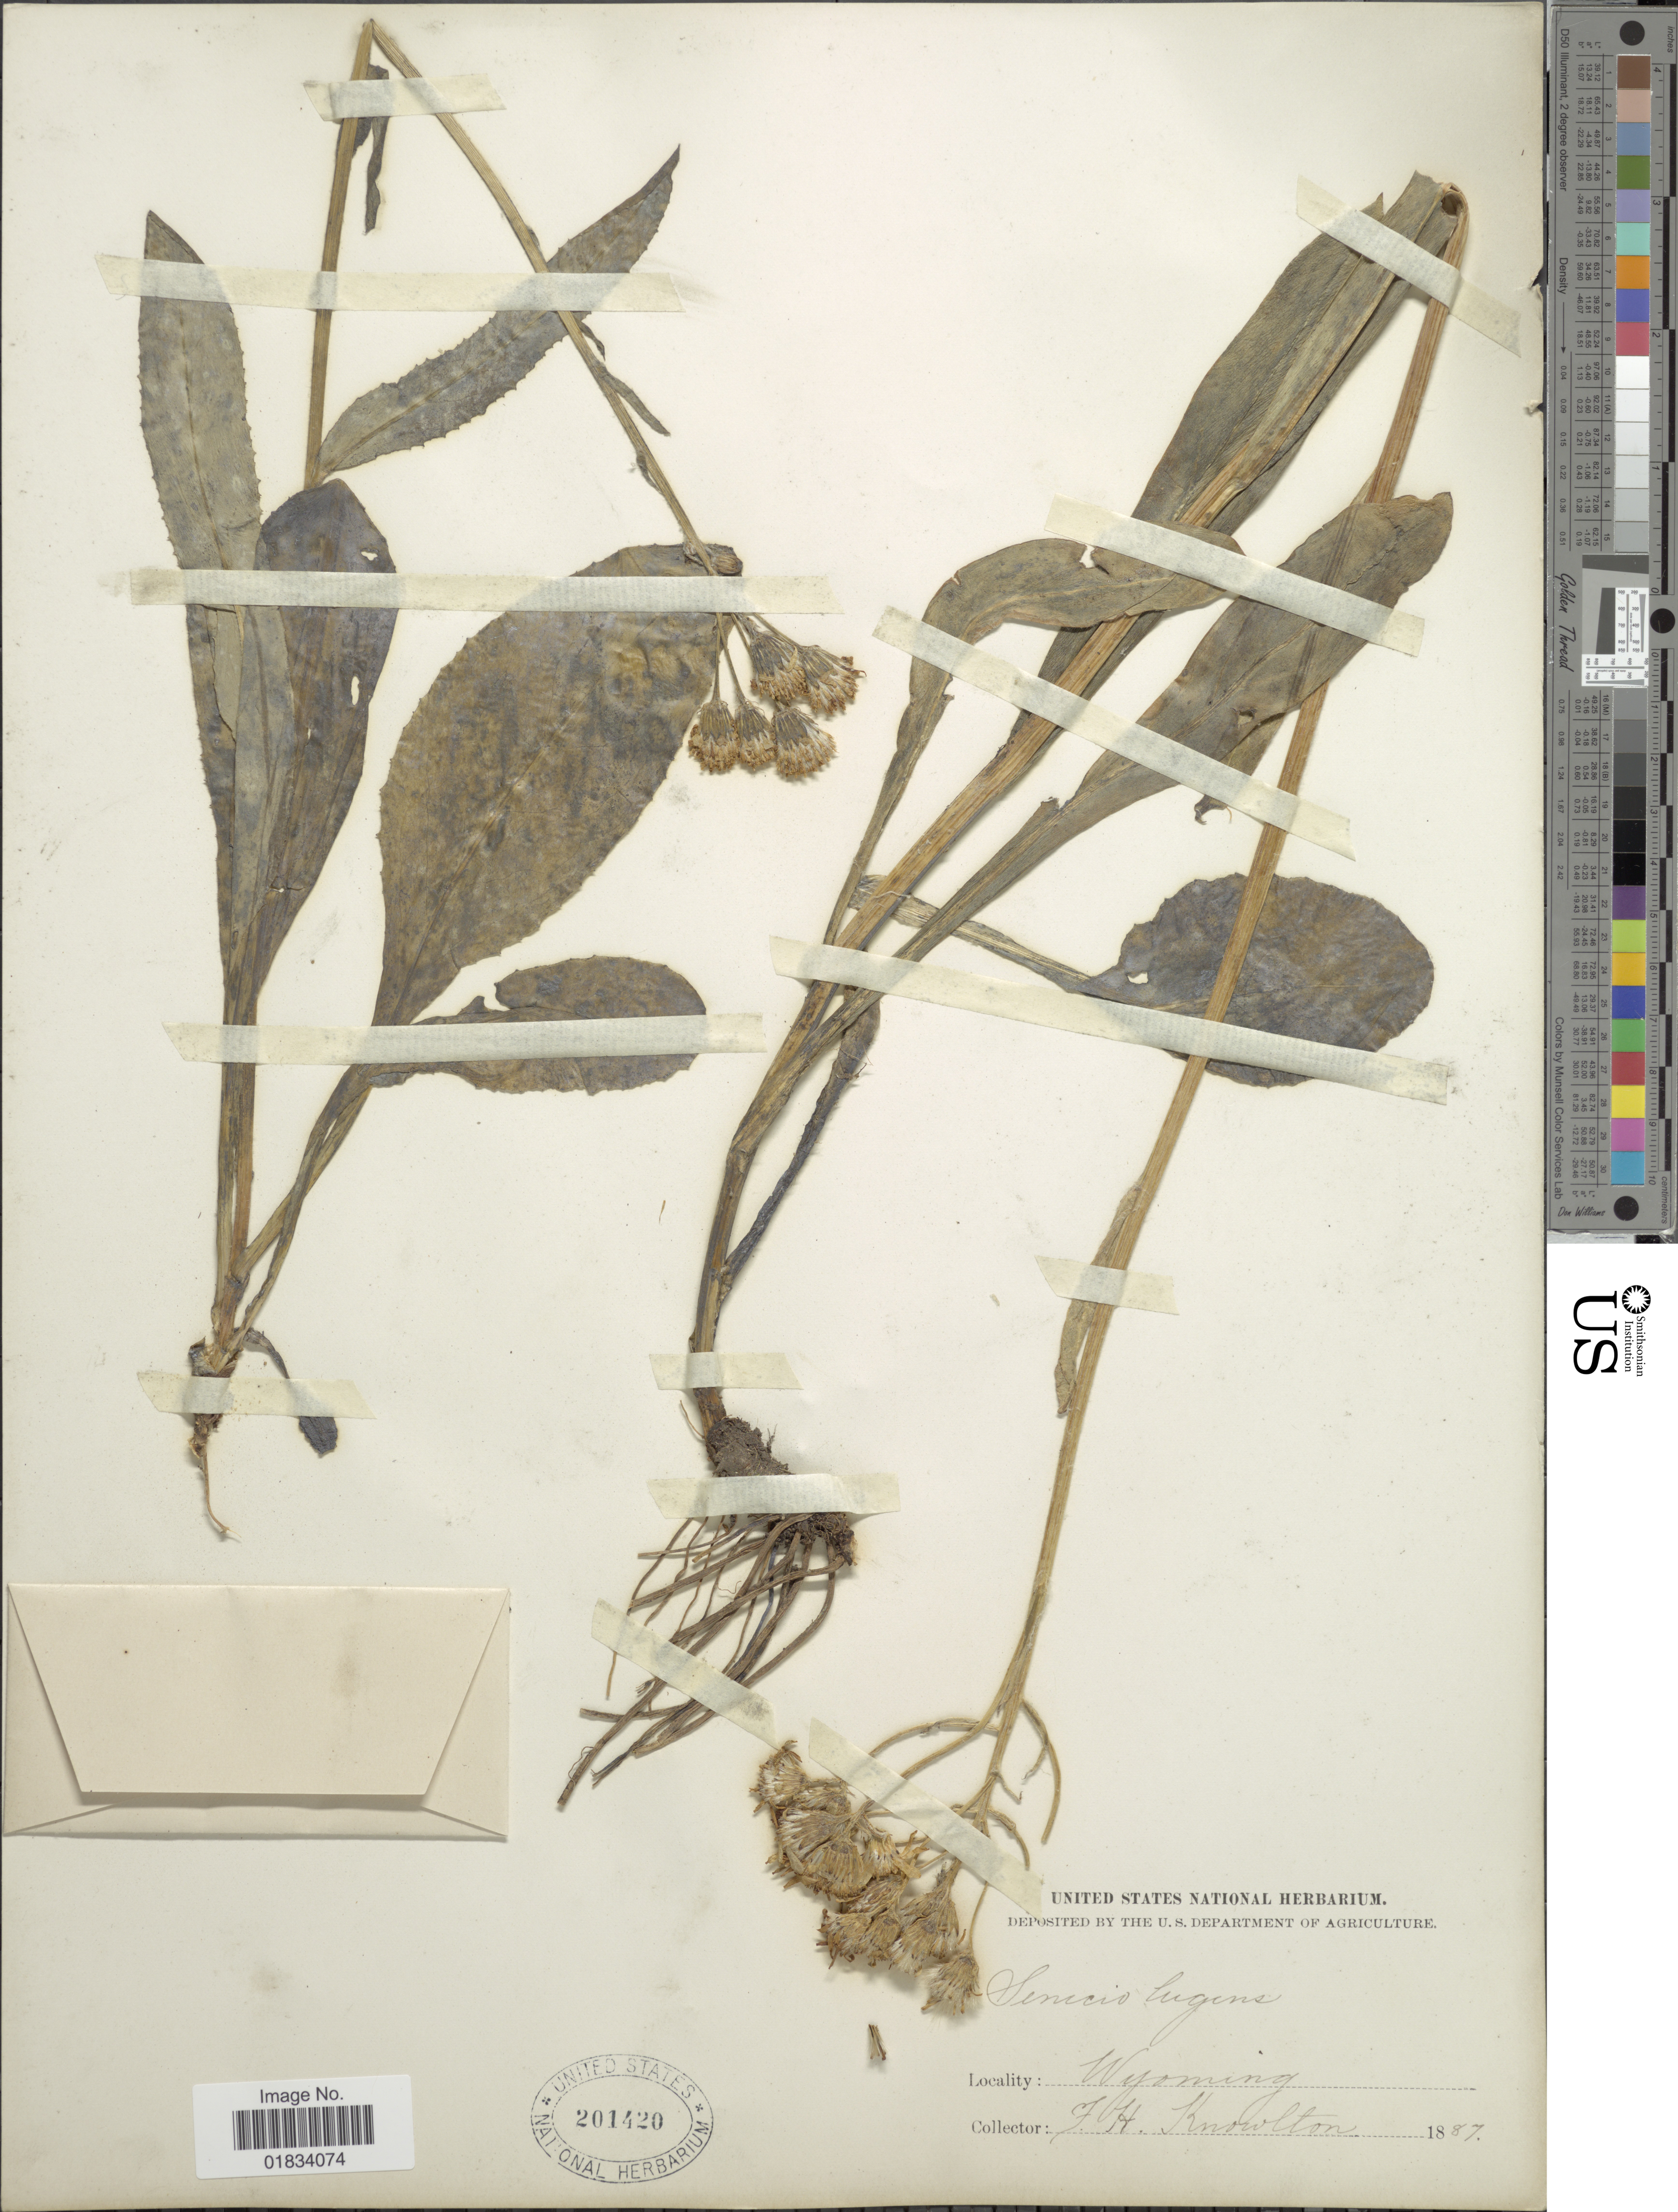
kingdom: Plantae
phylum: Tracheophyta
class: Magnoliopsida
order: Asterales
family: Asteraceae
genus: Senecio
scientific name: Senecio integerrimus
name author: Nutt.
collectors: F. H. Knowlton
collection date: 1887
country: United States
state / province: Wyoming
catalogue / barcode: US 201420